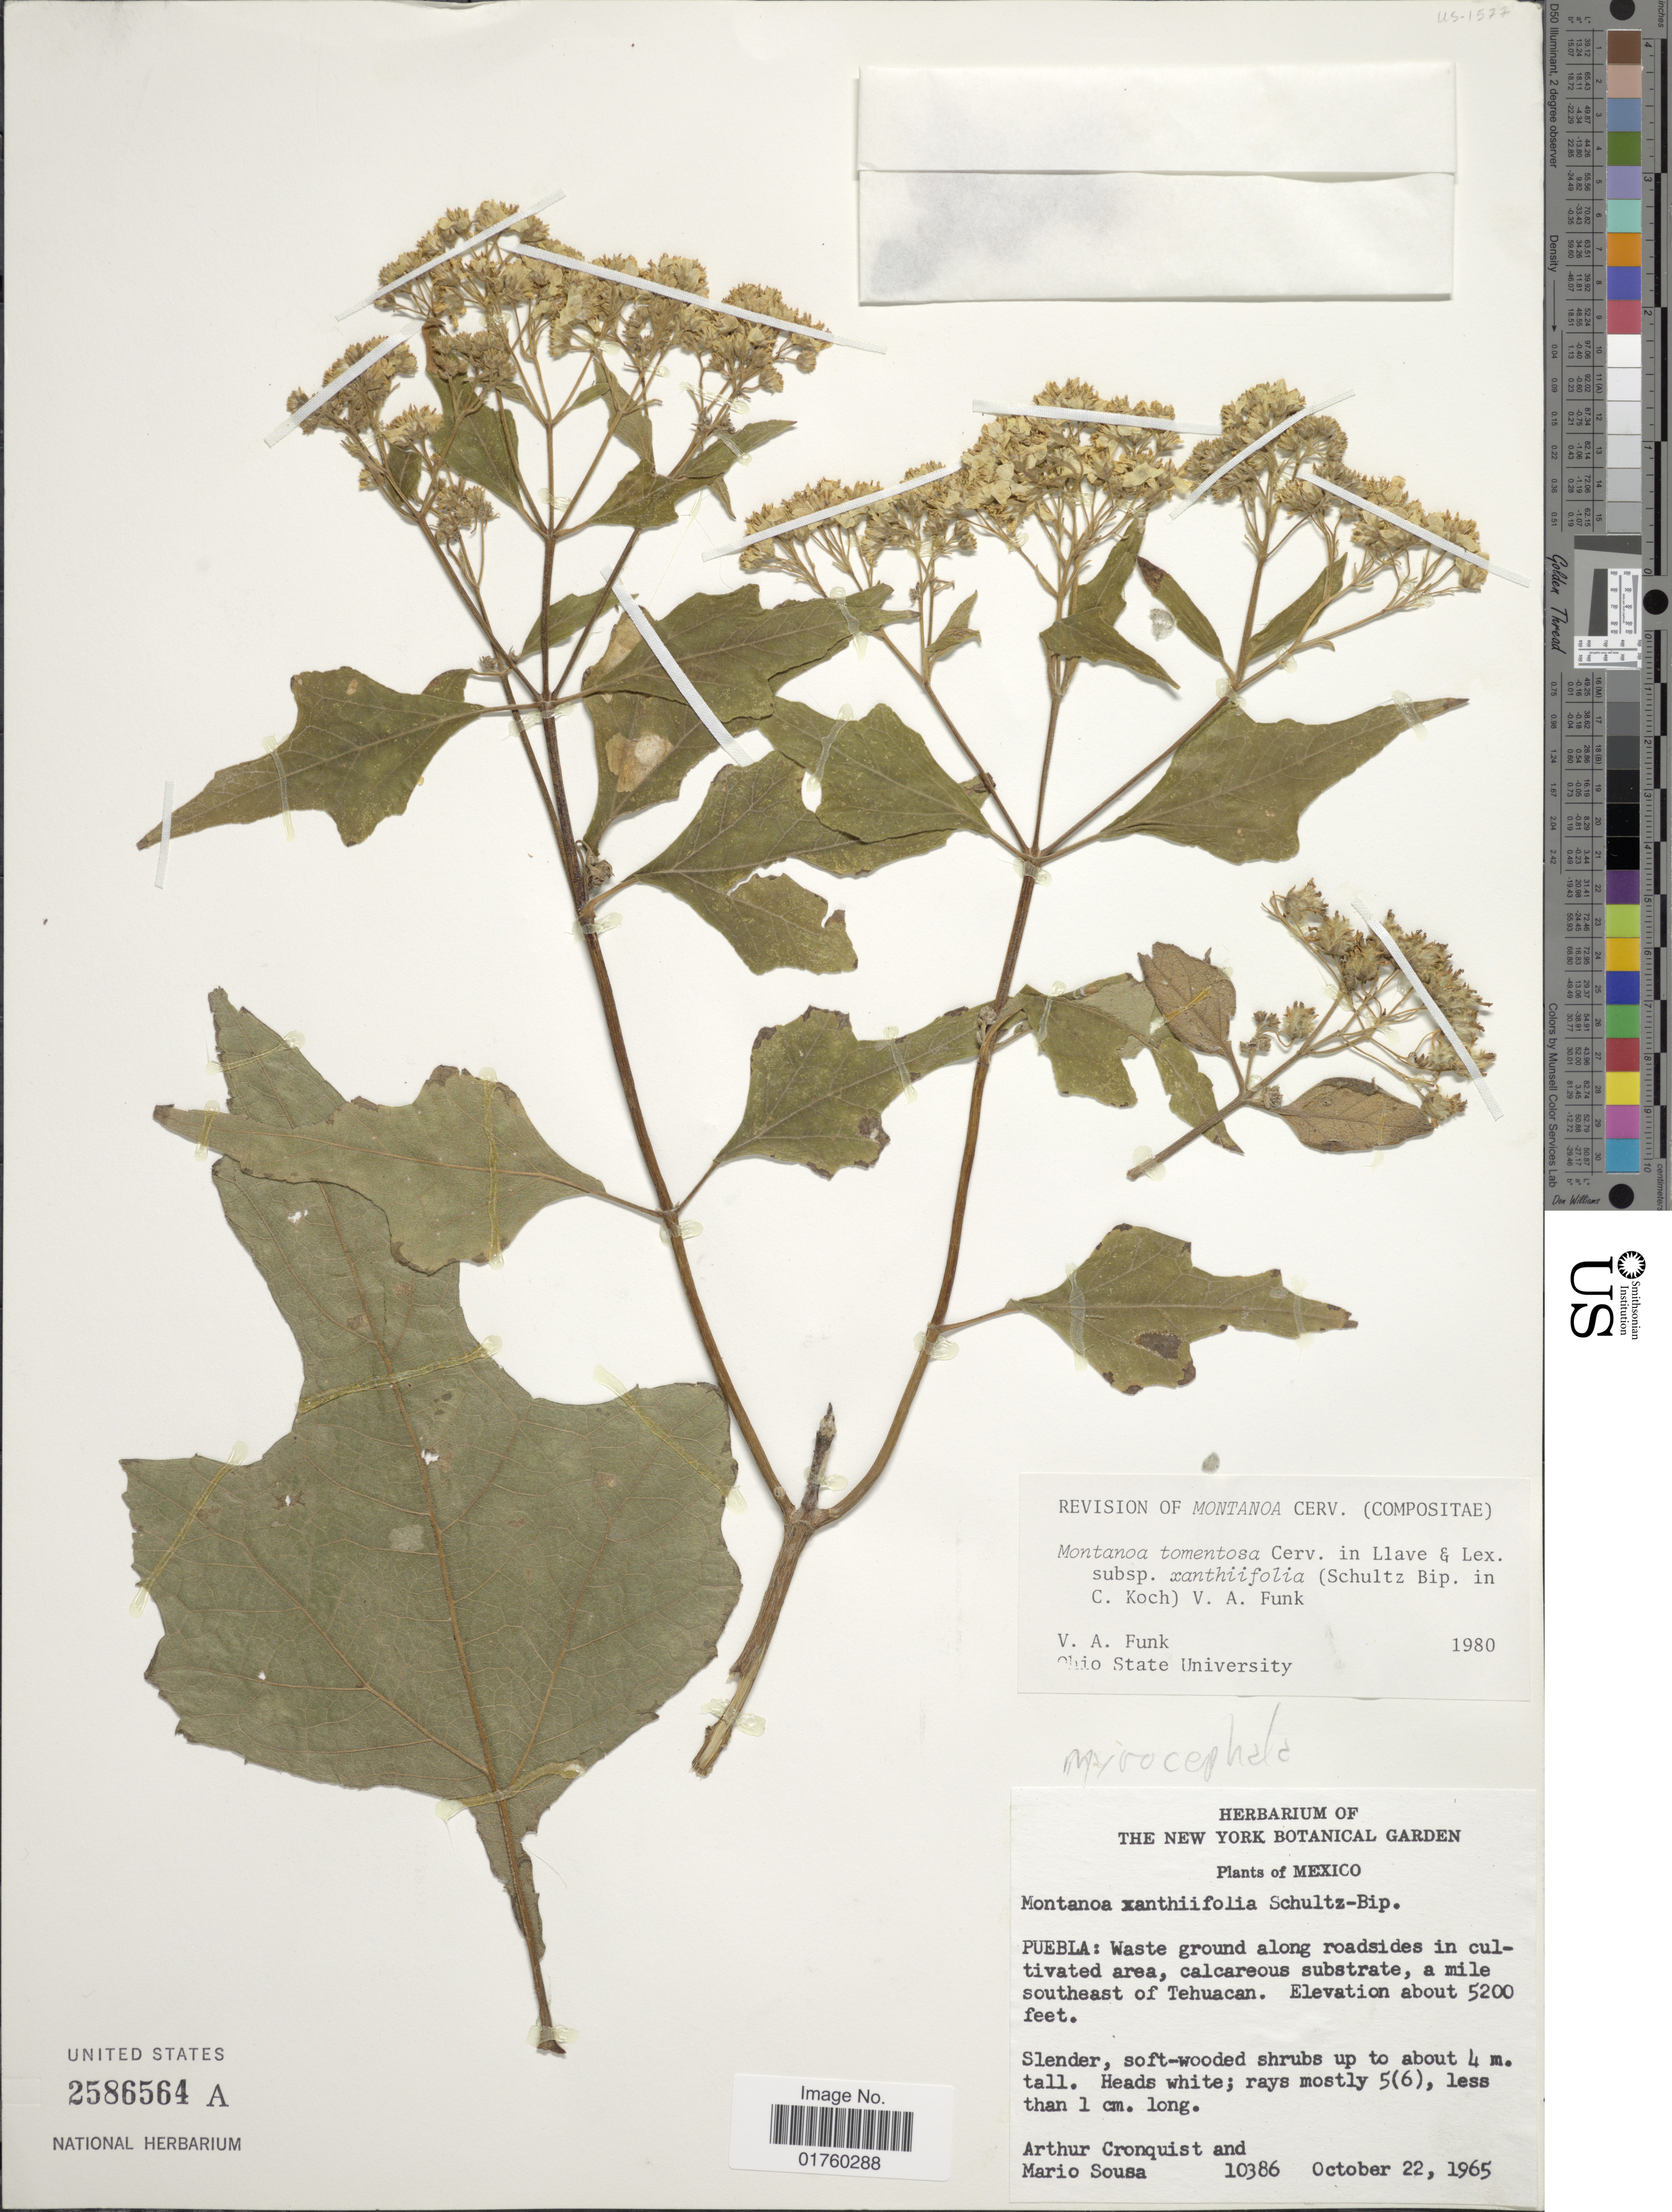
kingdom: Plantae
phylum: Tracheophyta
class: Magnoliopsida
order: Asterales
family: Asteraceae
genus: Montanoa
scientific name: Montanoa tomentosa subsp. xanthiifolia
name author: (Sch. Bip. in C. Koch) V.A. Funk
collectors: A. J. Cronquist & M. Sousa S.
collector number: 10386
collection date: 1965-10-22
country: Mexico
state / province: Puebla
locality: Waste ground along roadside in cultivated area, a mile southeast of Tehuacan.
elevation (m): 1585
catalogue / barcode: US 2586564A